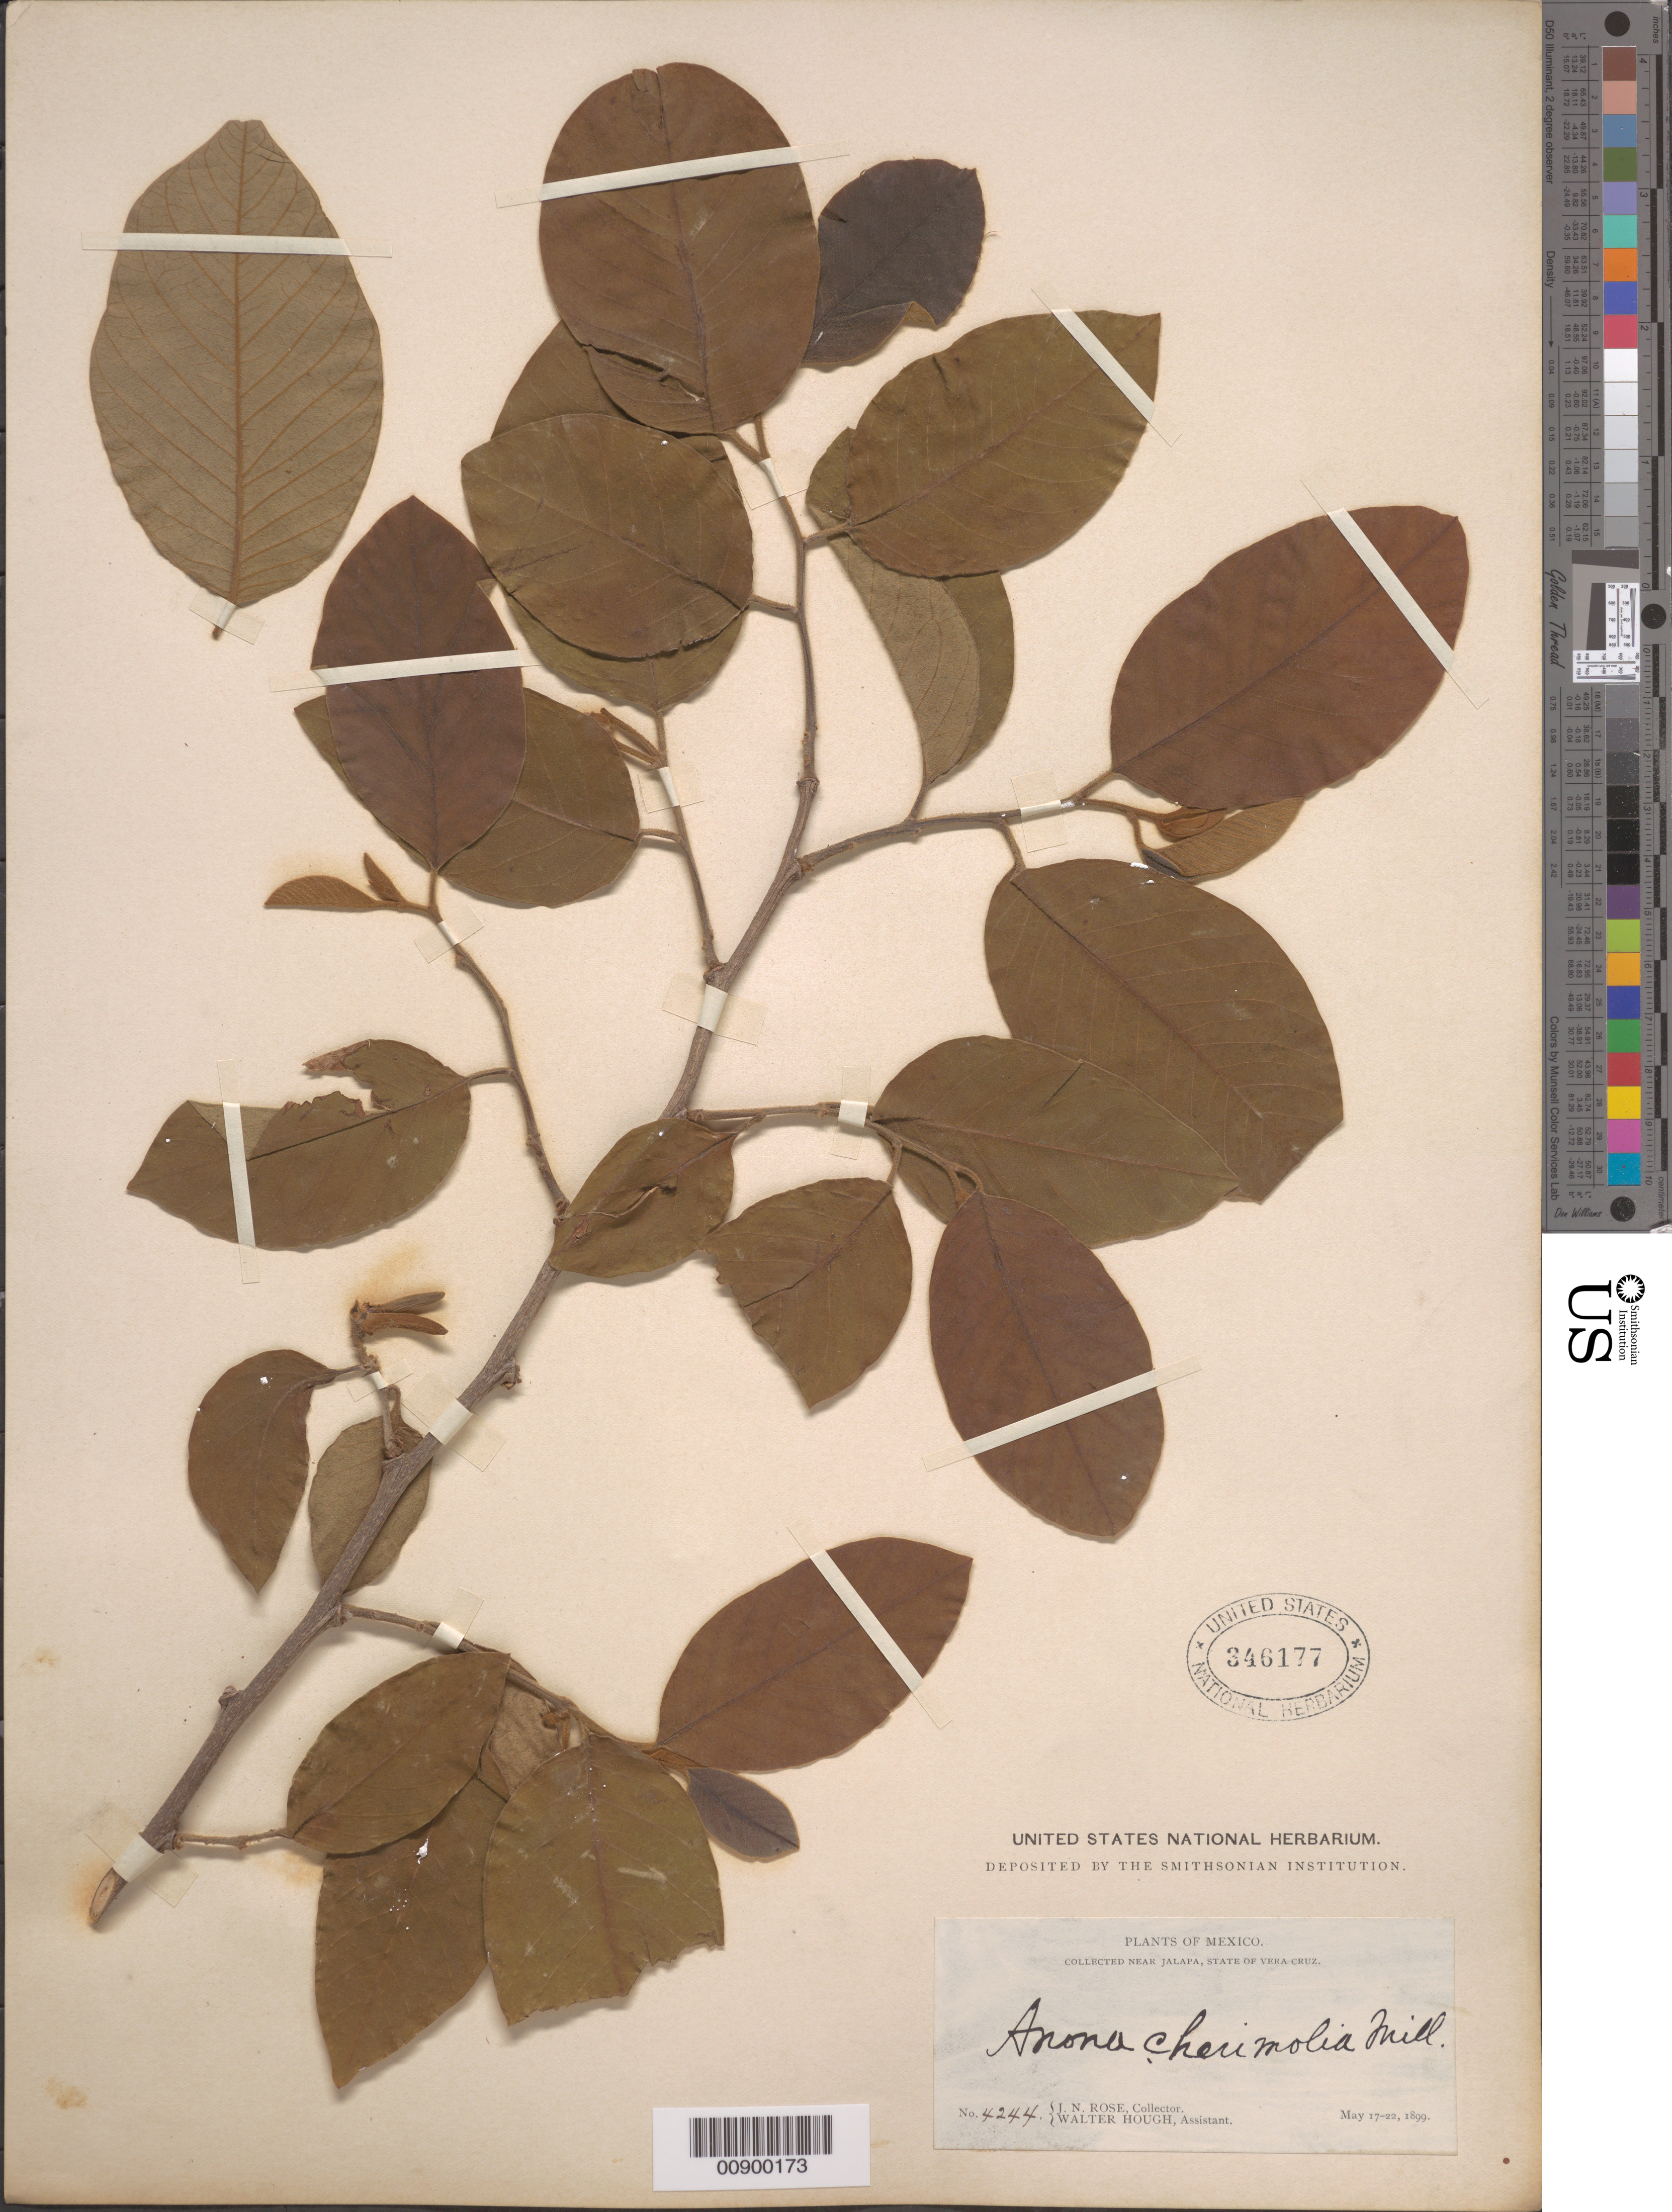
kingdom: Plantae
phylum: Tracheophyta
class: Magnoliopsida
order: Magnoliales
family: Annonaceae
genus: Annona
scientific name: Annona cherimola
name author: Mill.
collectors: J. N. Rose & W. Hough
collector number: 4244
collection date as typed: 17 May 1899 to 22 May 1899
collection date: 1899-05-17/1899-05-22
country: Mexico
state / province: Veracruz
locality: Near Jalapa, Veracruz.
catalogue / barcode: US 346177